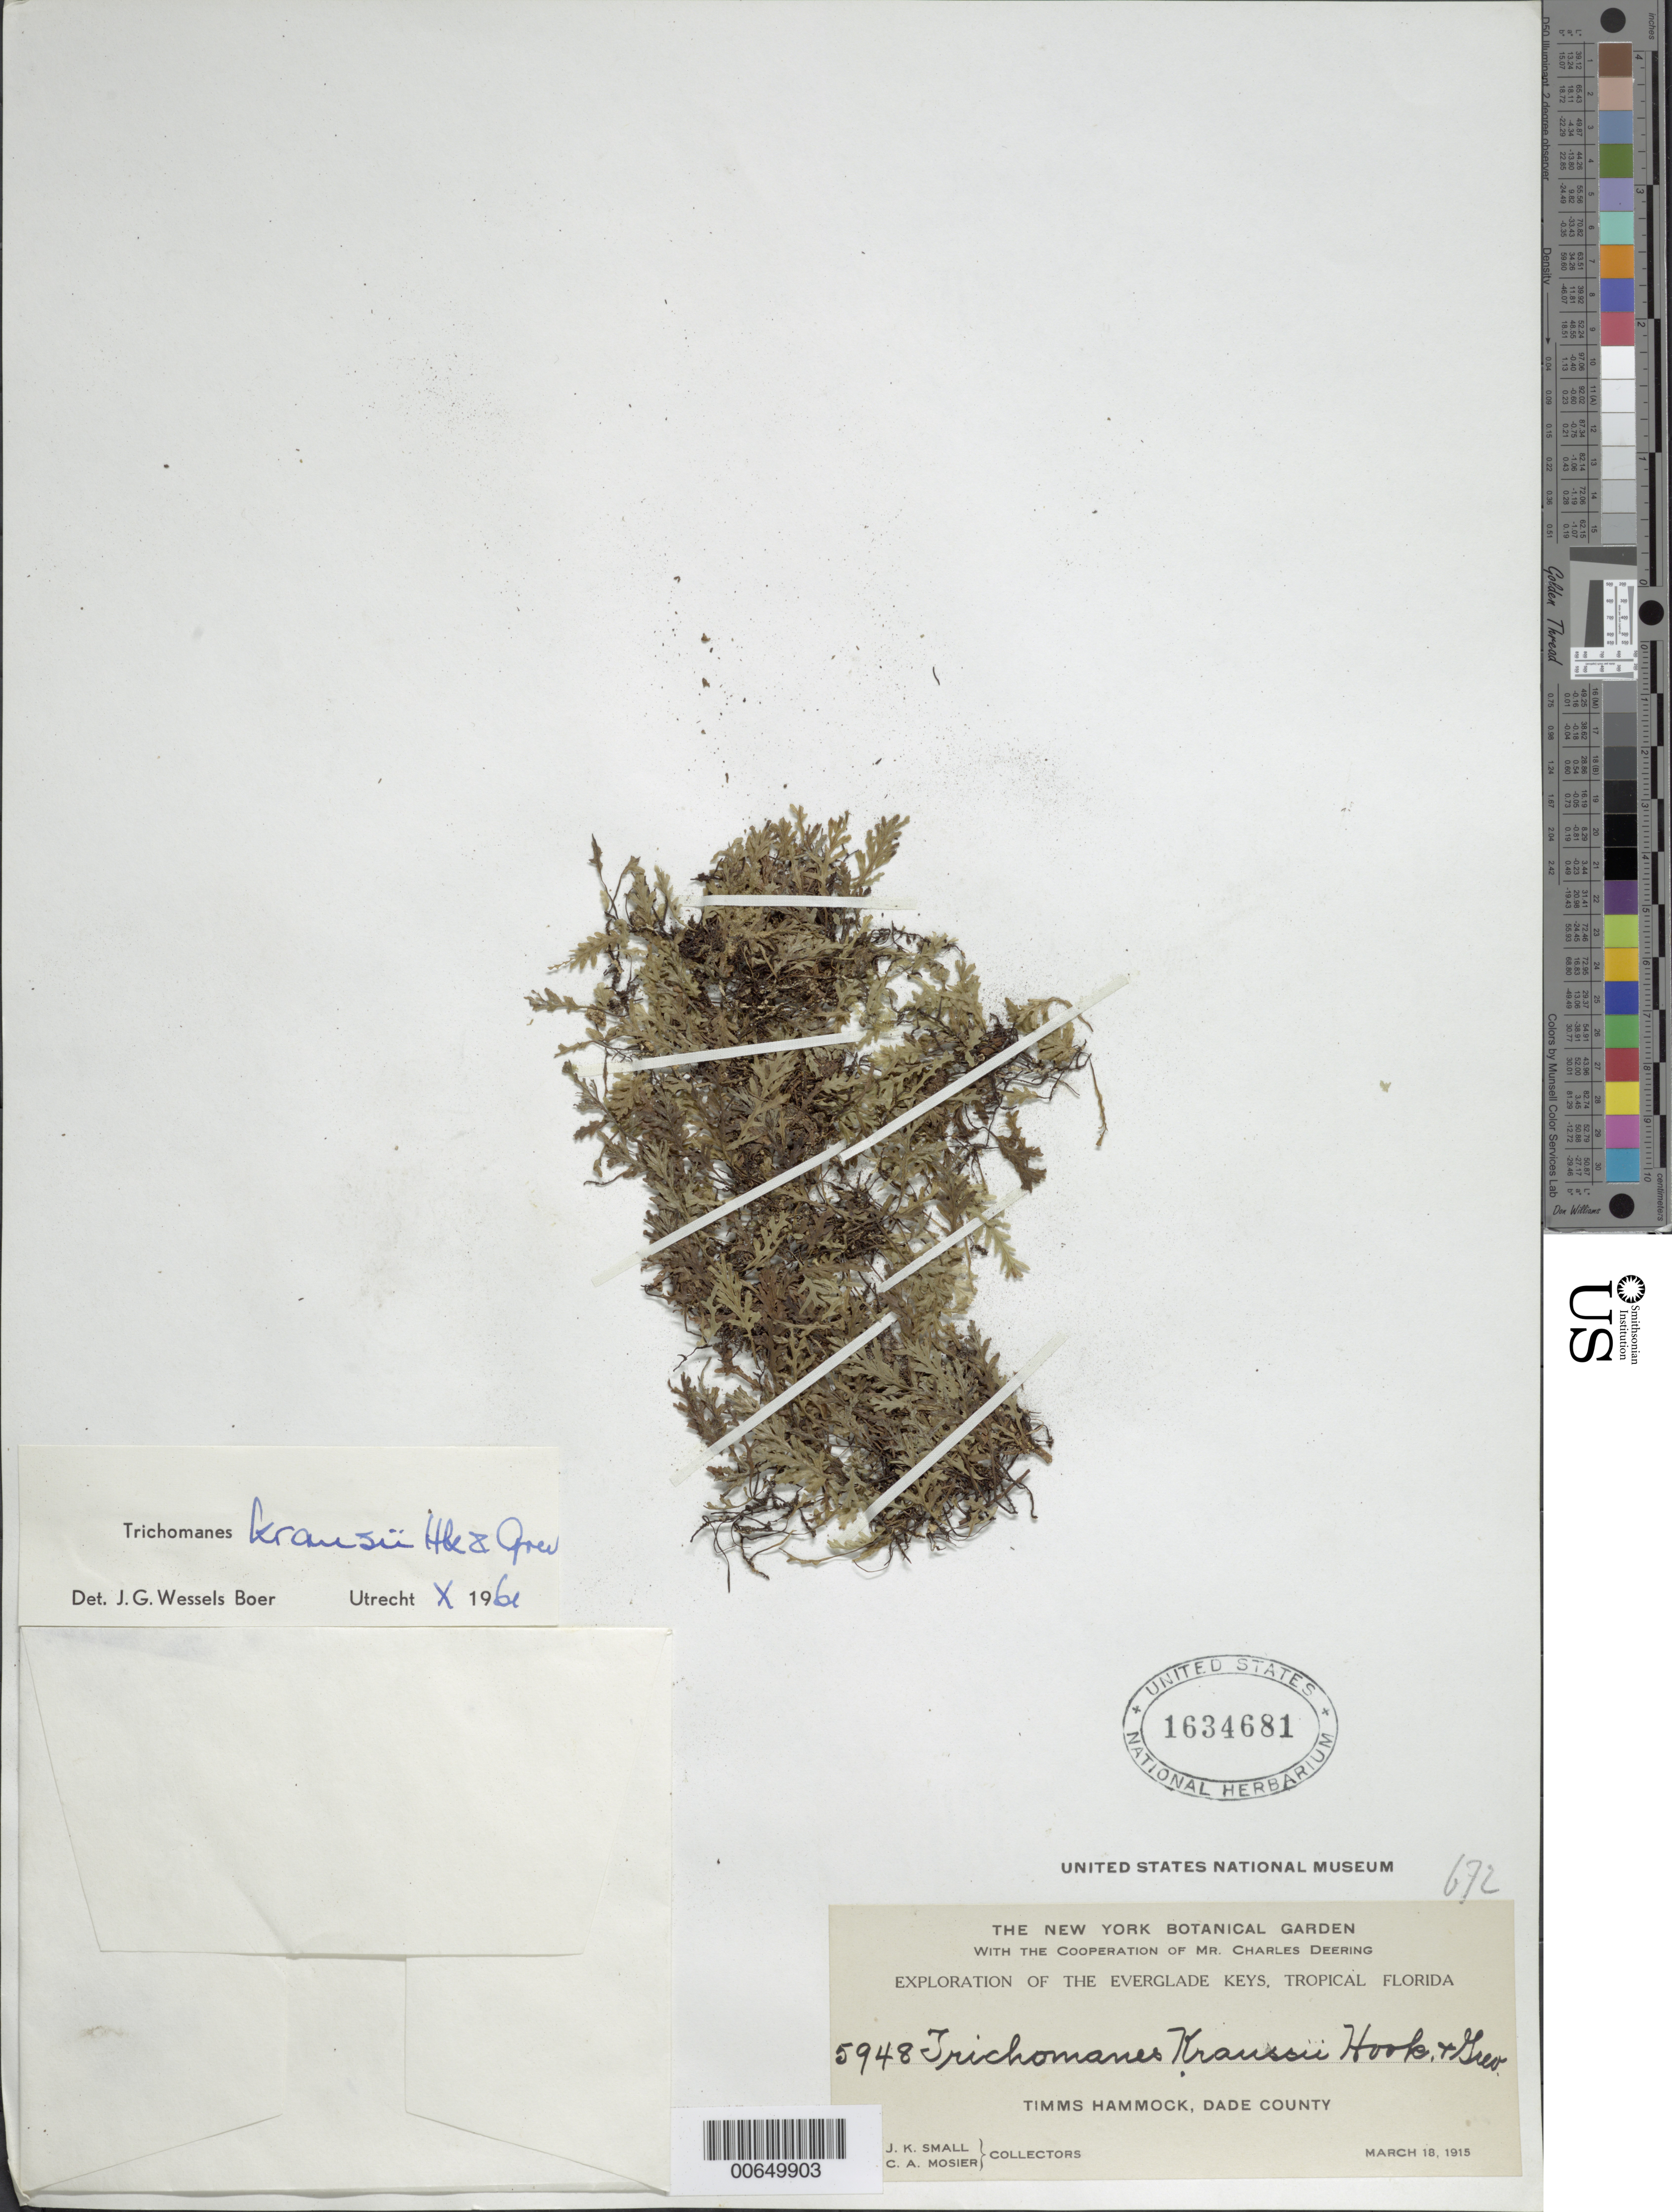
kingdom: Plantae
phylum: Tracheophyta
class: Polypodiopsida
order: Hymenophyllales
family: Hymenophyllaceae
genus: Didymoglossum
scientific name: Didymoglossum kraussii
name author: (Hook. & Grev.) C. Presl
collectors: J. K. Small & C. A. Mosier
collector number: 5948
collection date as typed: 18 Mar 1915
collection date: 1915-03-18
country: United States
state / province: Florida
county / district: Dade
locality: Timms Hammock.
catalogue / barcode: US 1634681